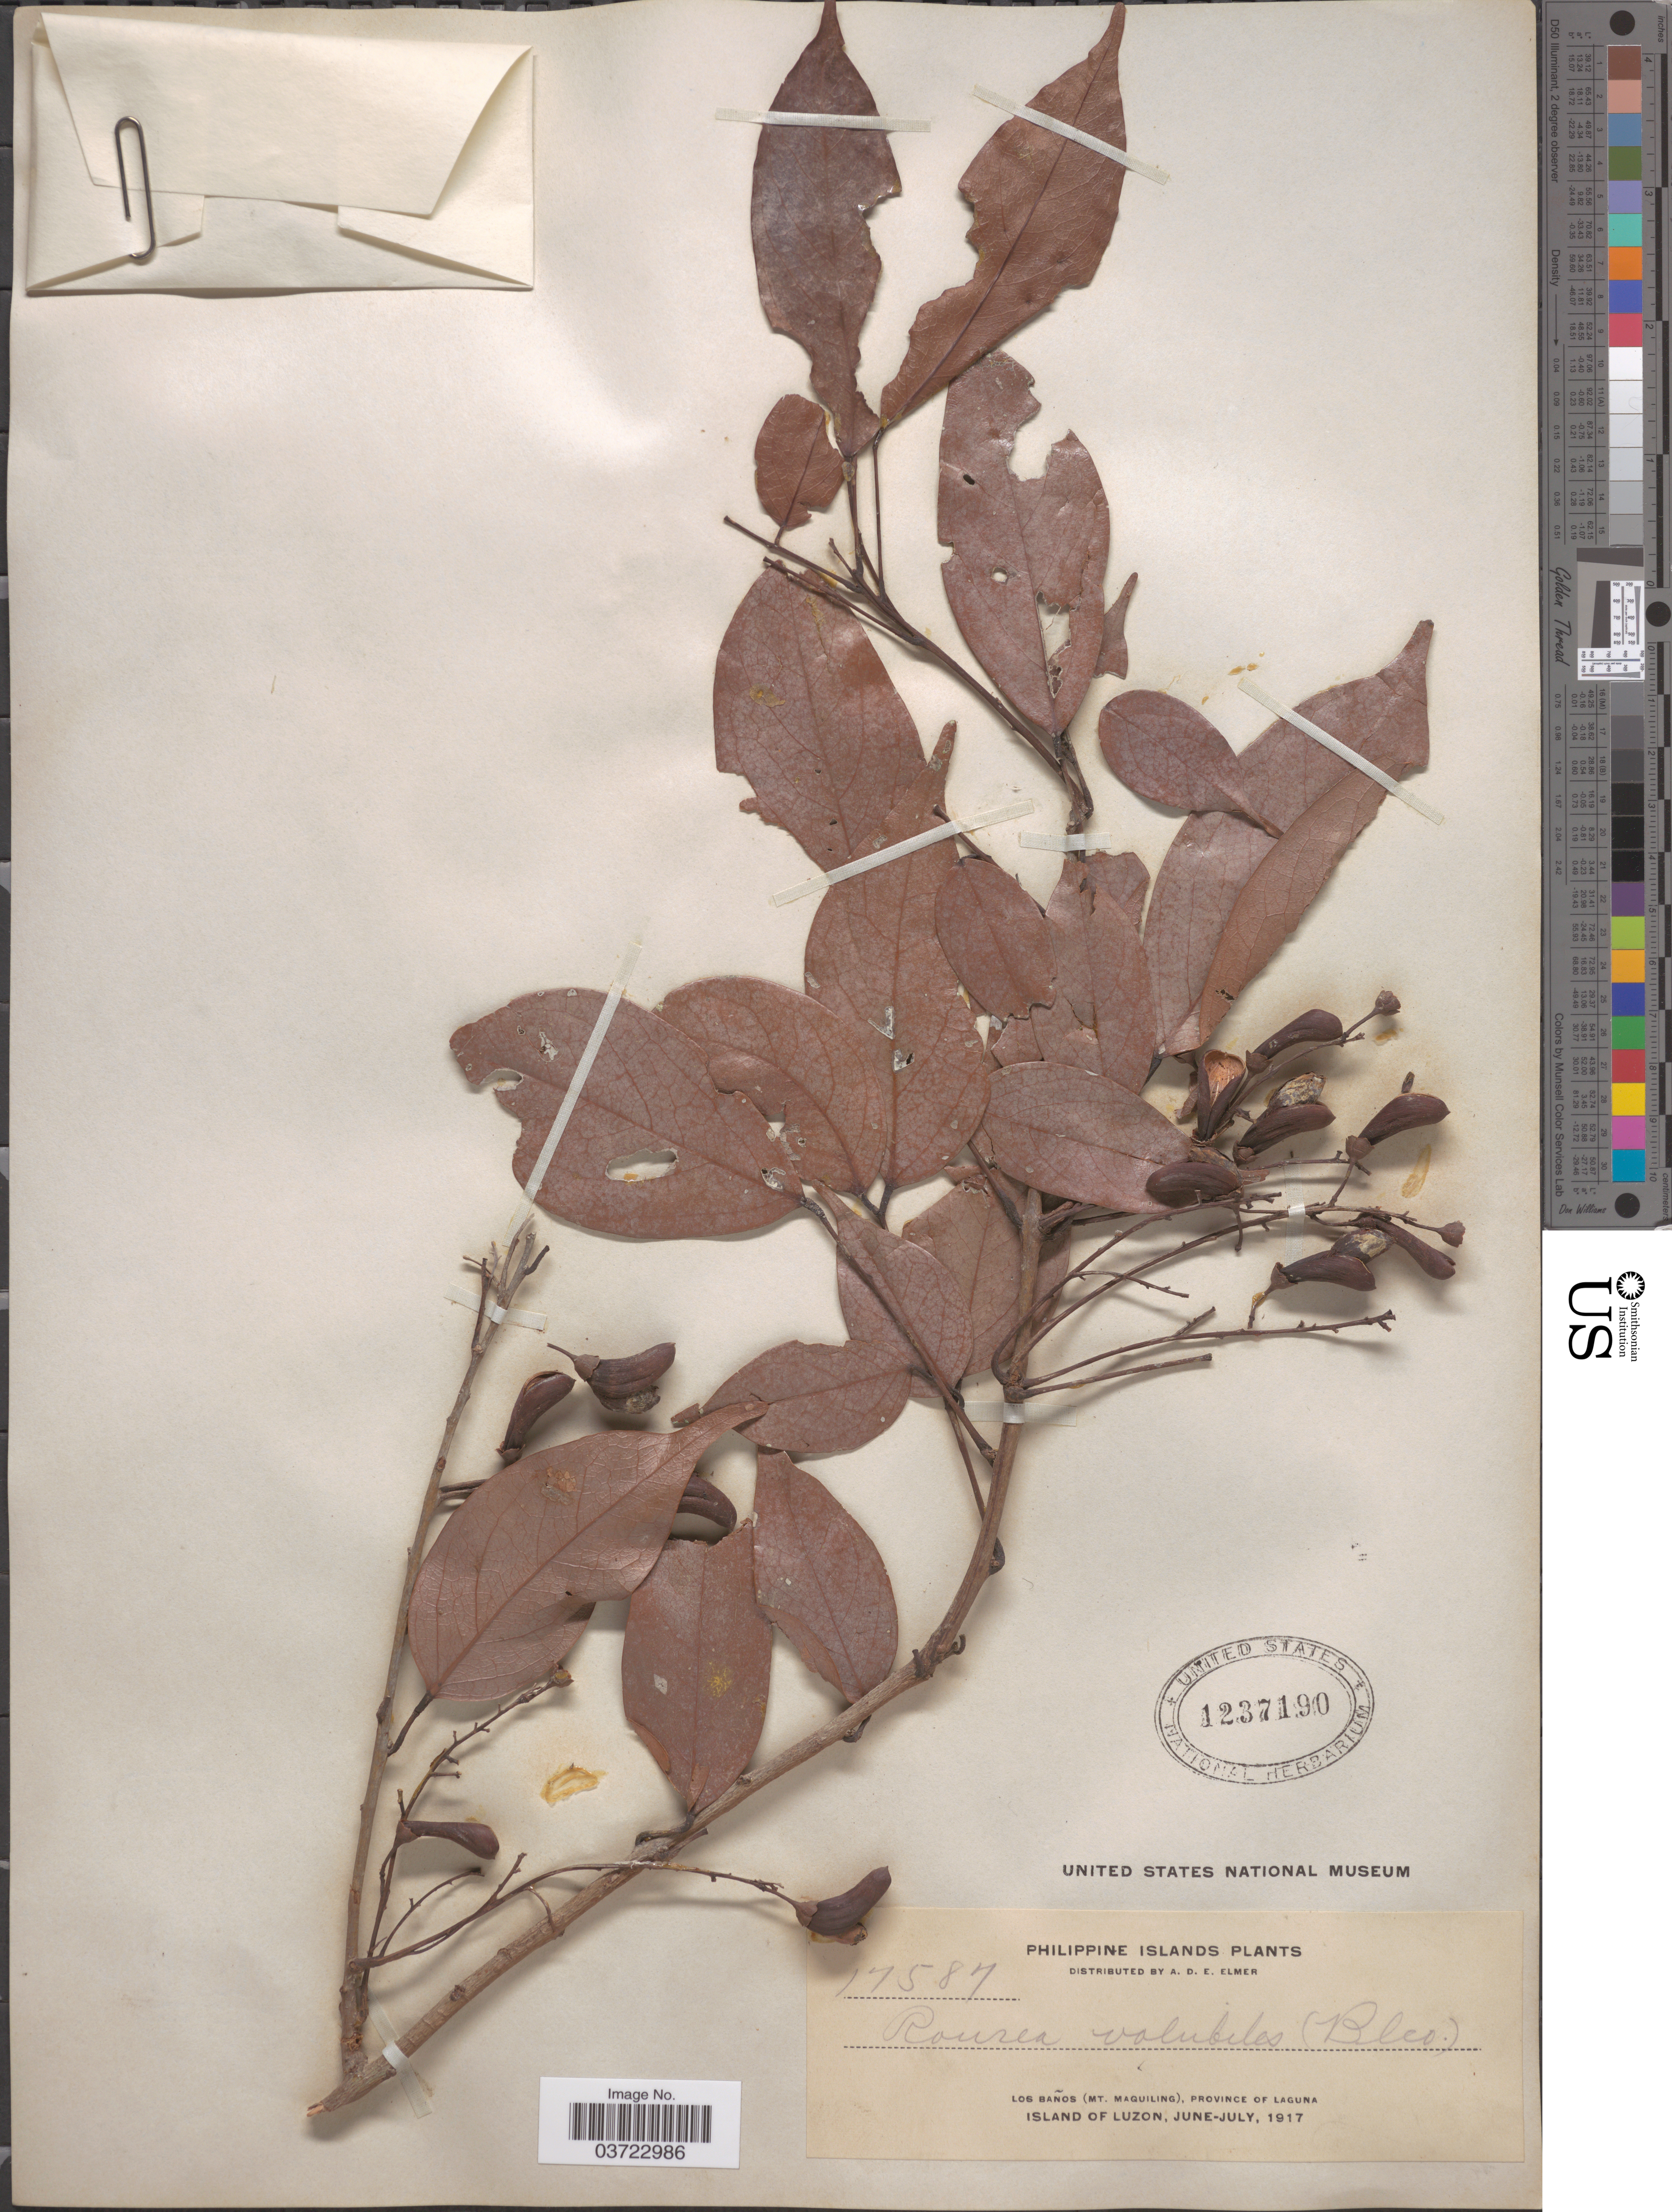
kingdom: Plantae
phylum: Tracheophyta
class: Magnoliopsida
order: Oxalidales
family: Connaraceae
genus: Rourea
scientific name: Rourea volubilis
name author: Merr.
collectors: A. D. E. Elmer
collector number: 17587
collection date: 1917-07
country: Philippines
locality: Philippine Islands. Los Baños (Mt. Maquiling), Province of laguna. Island of Luzon.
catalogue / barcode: US 1237190